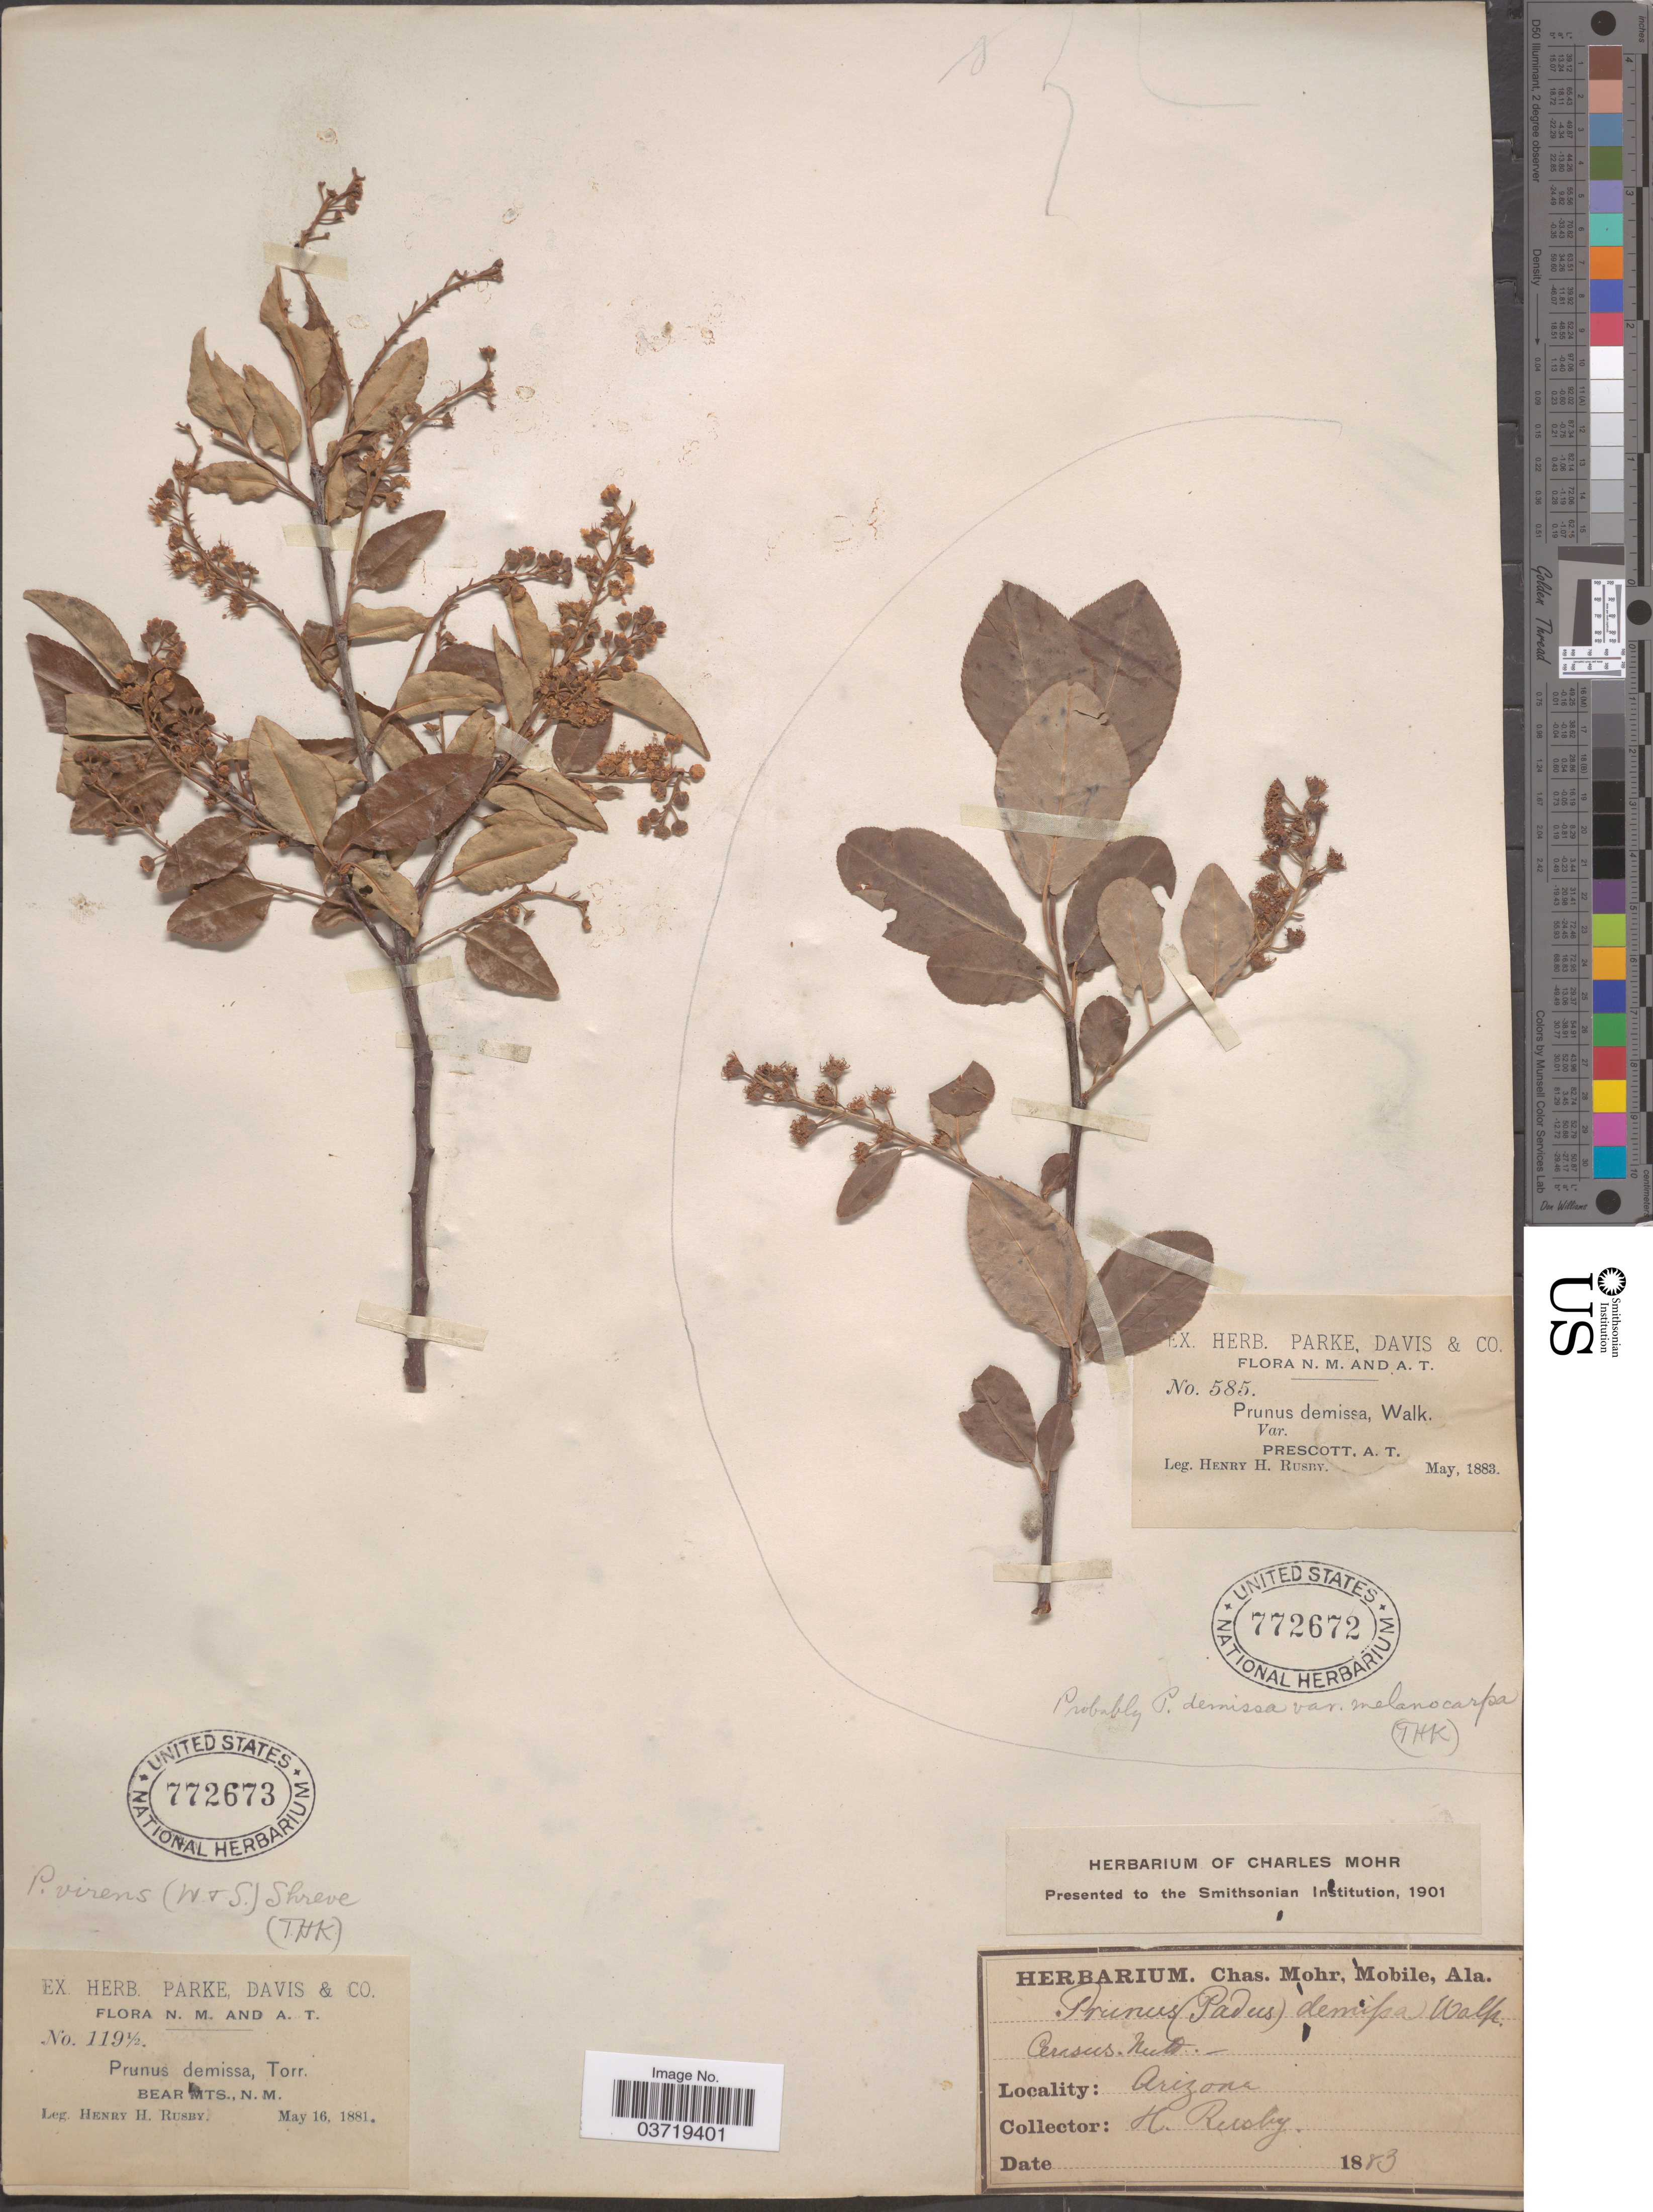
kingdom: Plantae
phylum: Tracheophyta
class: Magnoliopsida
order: Rosales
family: Rosaceae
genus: Prunus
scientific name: Prunus virginiana var. demissa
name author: (Nutt.) Torr.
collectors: H. H. Rusby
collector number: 585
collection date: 1883-05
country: United States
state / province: Arizona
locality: Prescott.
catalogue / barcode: US 772672